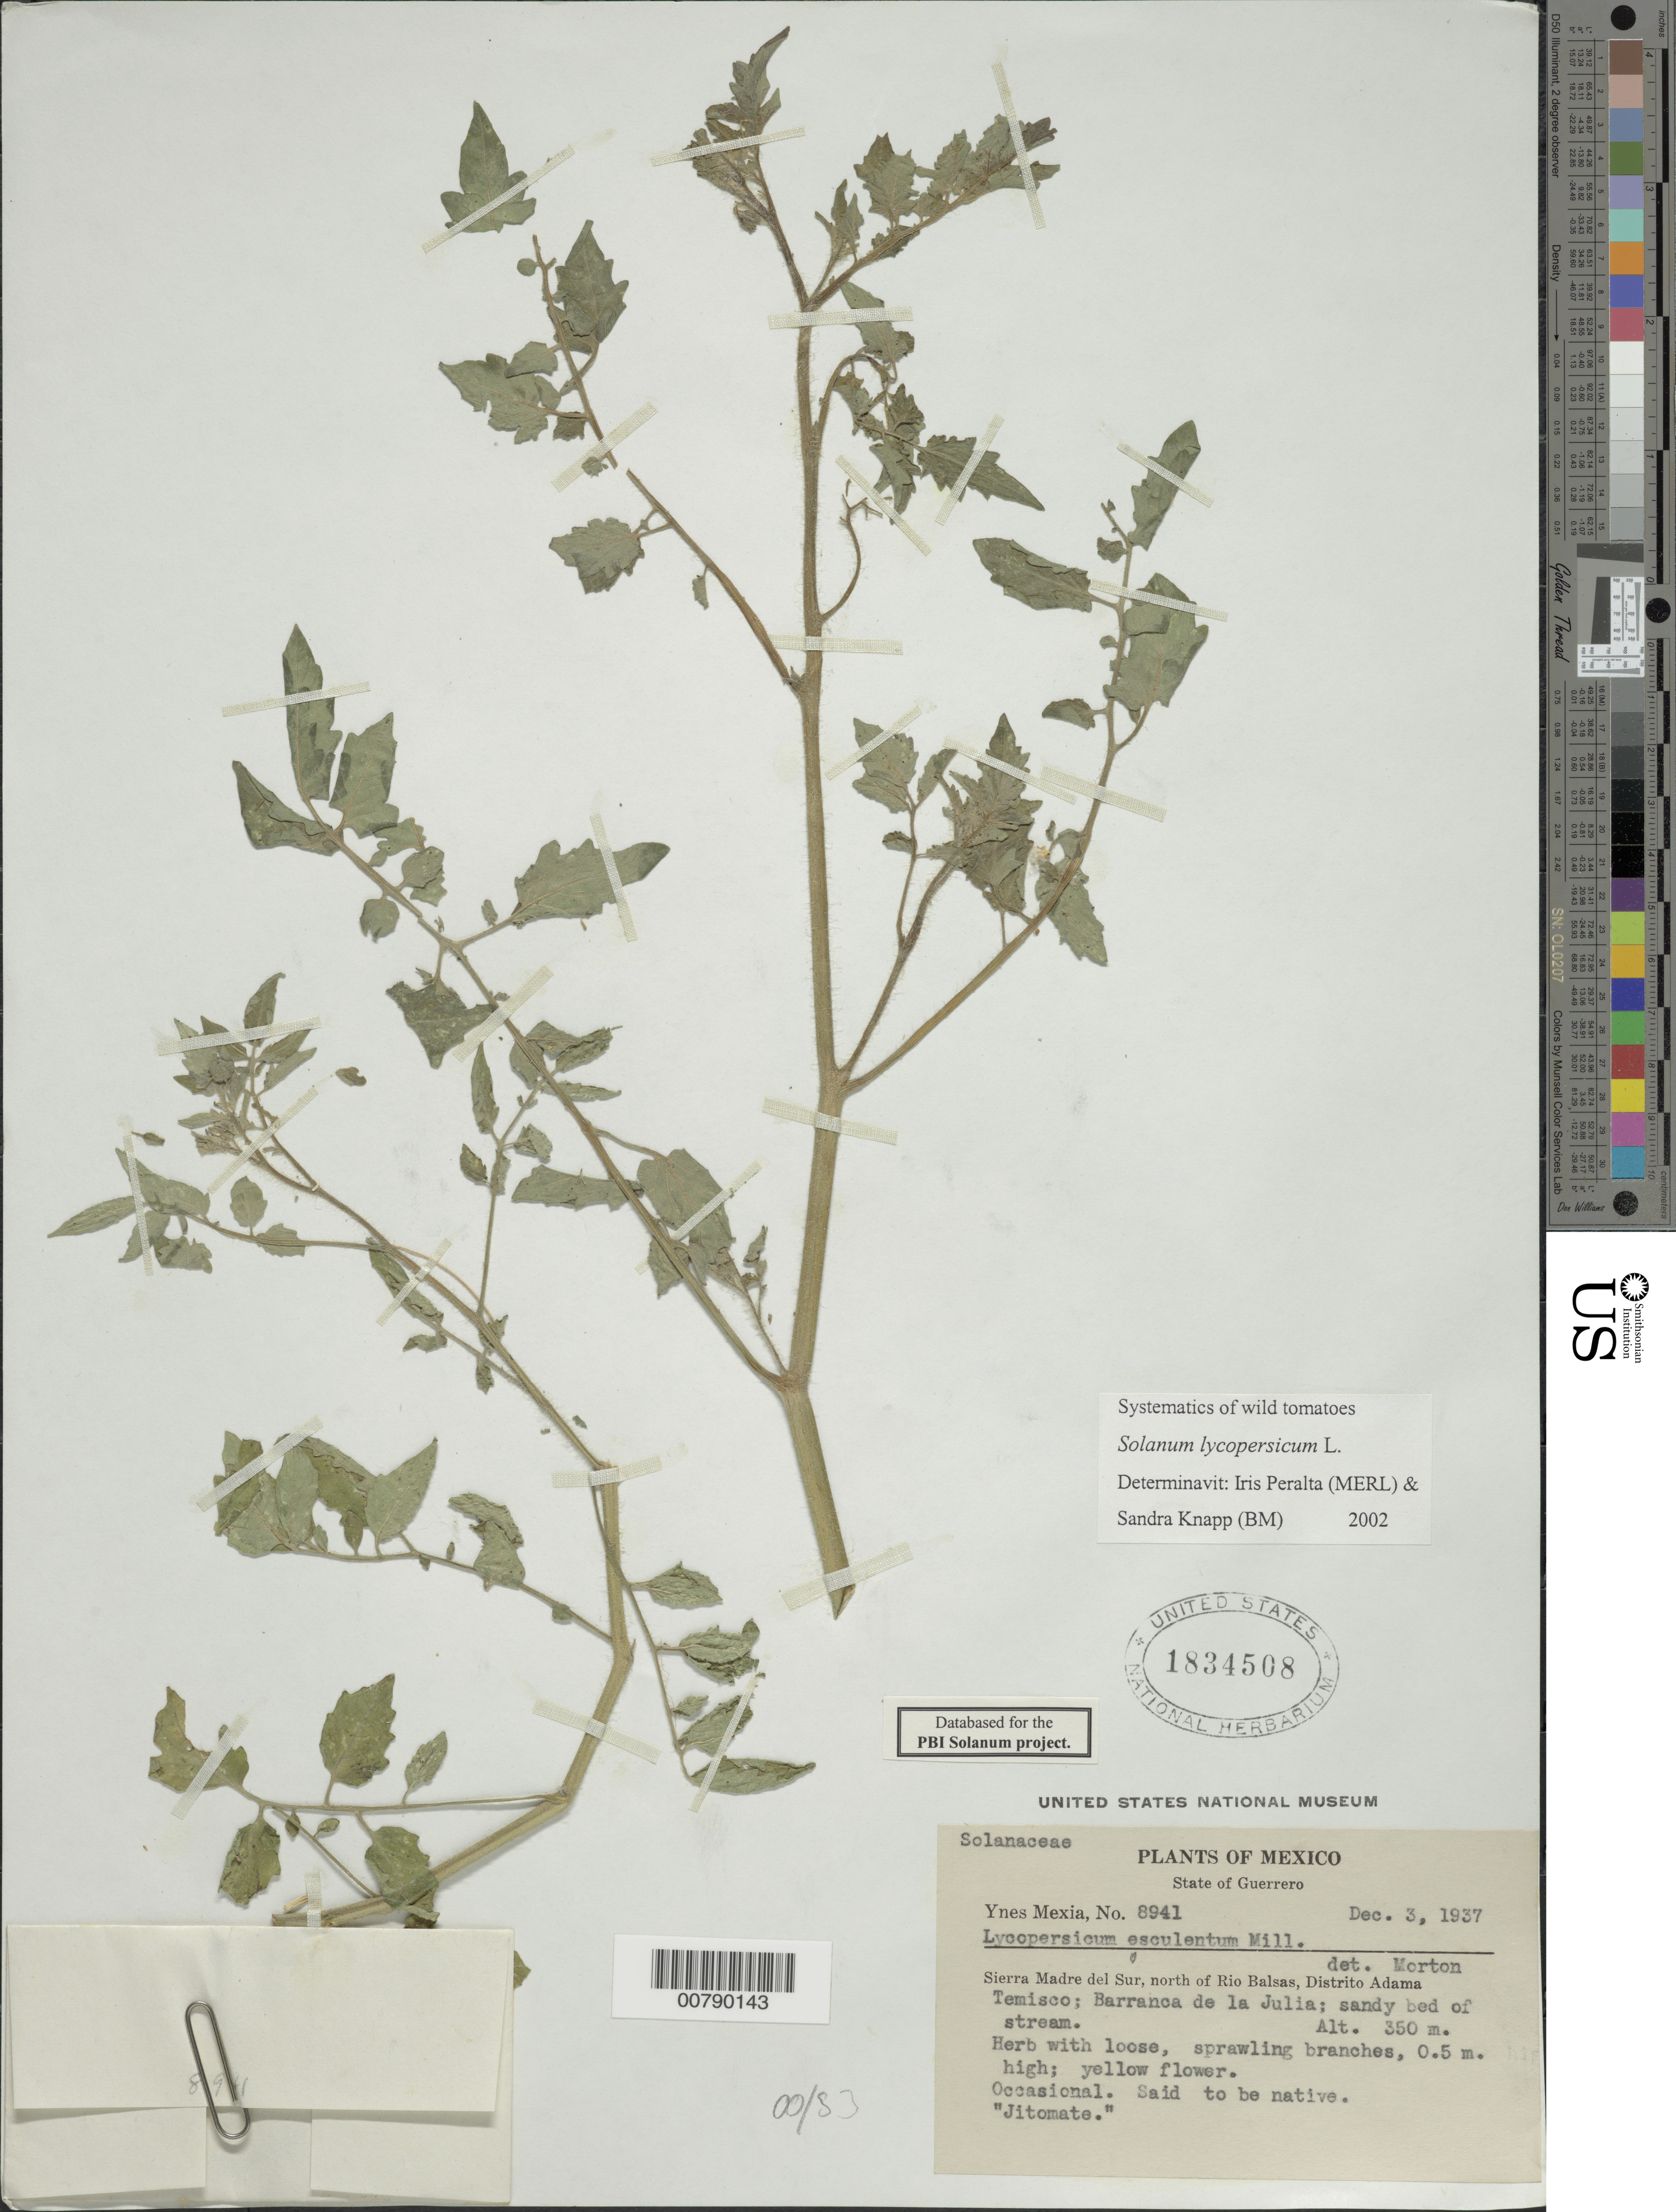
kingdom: Plantae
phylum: Tracheophyta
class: Magnoliopsida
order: Solanales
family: Solanaceae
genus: Solanum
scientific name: Solanum lycopersicum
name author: L.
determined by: Peralta, Iris E.; Knapp, S. D.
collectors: Y. Mexia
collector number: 8941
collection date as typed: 3 Dec 1937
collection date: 1937-12-03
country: Mexico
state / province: Guerrero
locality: Sierra Madre del Sur, north of Rio Balsas, Dist. Adama, Temisco, Barranca de Julia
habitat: plh: sandy bed of stream;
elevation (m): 350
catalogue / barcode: US 1834508